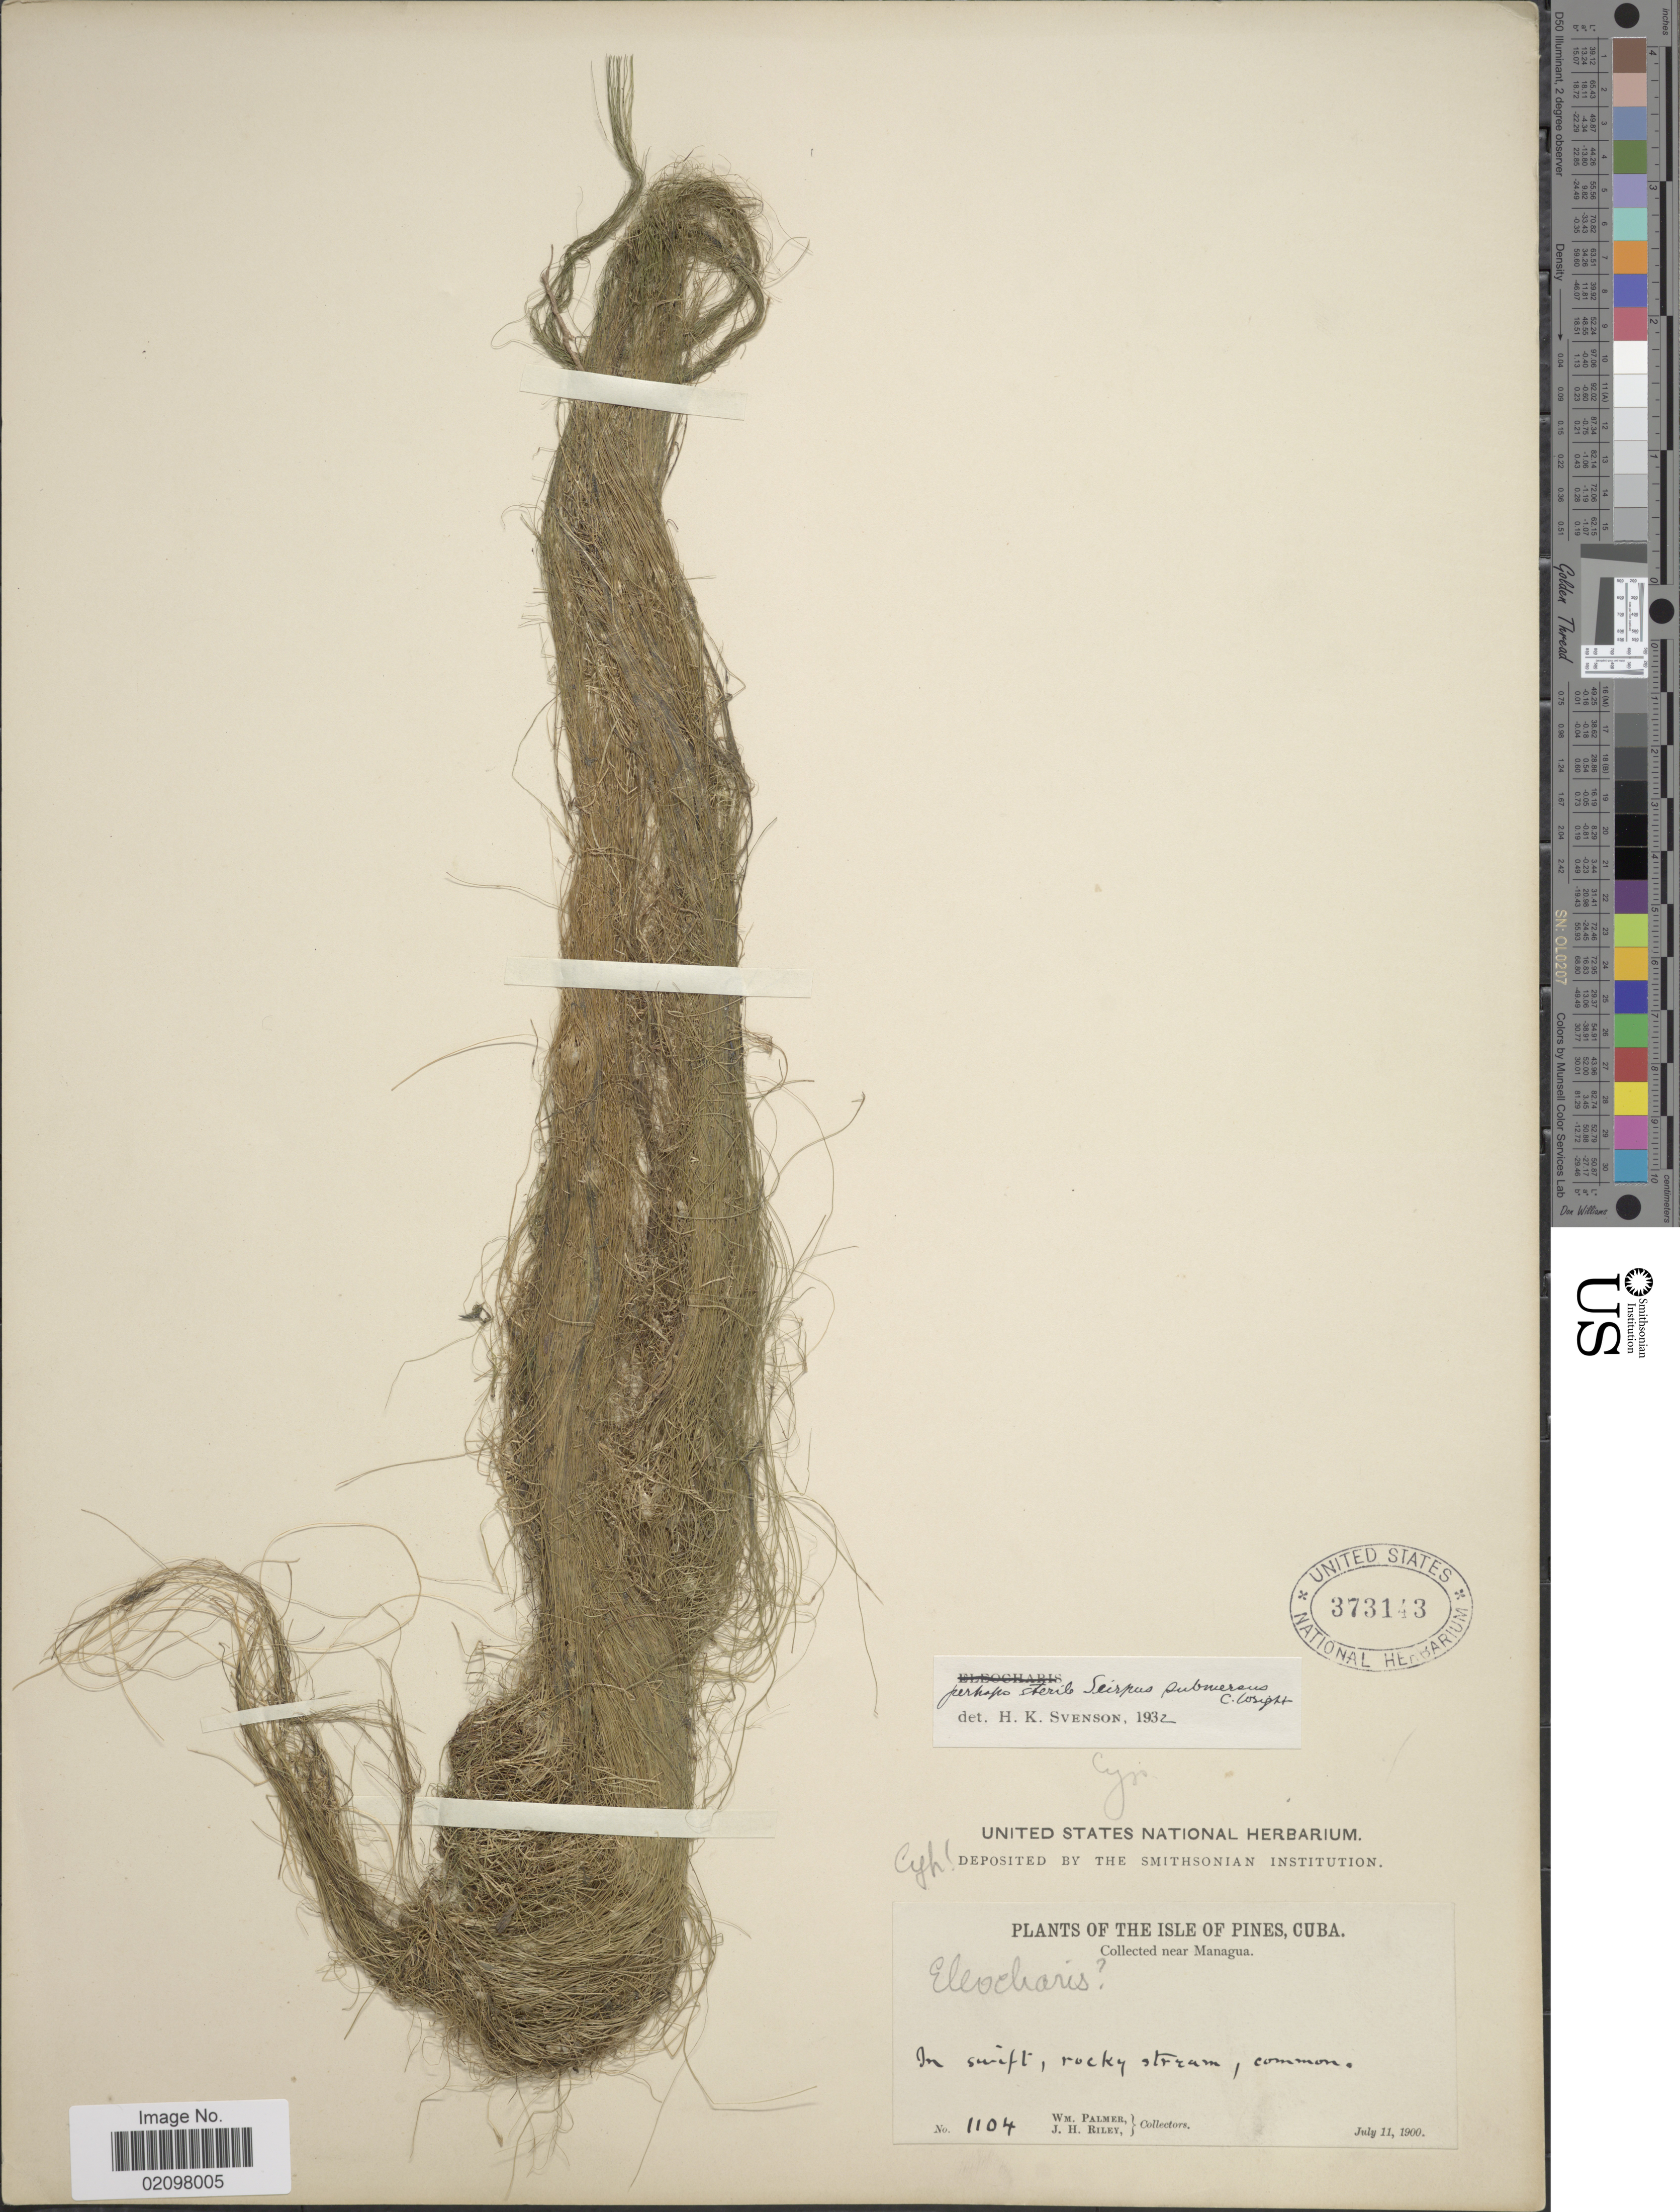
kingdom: Plantae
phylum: Tracheophyta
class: Liliopsida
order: Poales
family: Cyperaceae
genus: Eleocharis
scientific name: Eleocharis confervoides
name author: (Poir.) Steud.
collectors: W. Palmer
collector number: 1104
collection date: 1900-07-11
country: Nicaragua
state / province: Managua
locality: The Isles of Pines, Cuba, near Managua, In swift, rocky stream, common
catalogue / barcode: US 373143